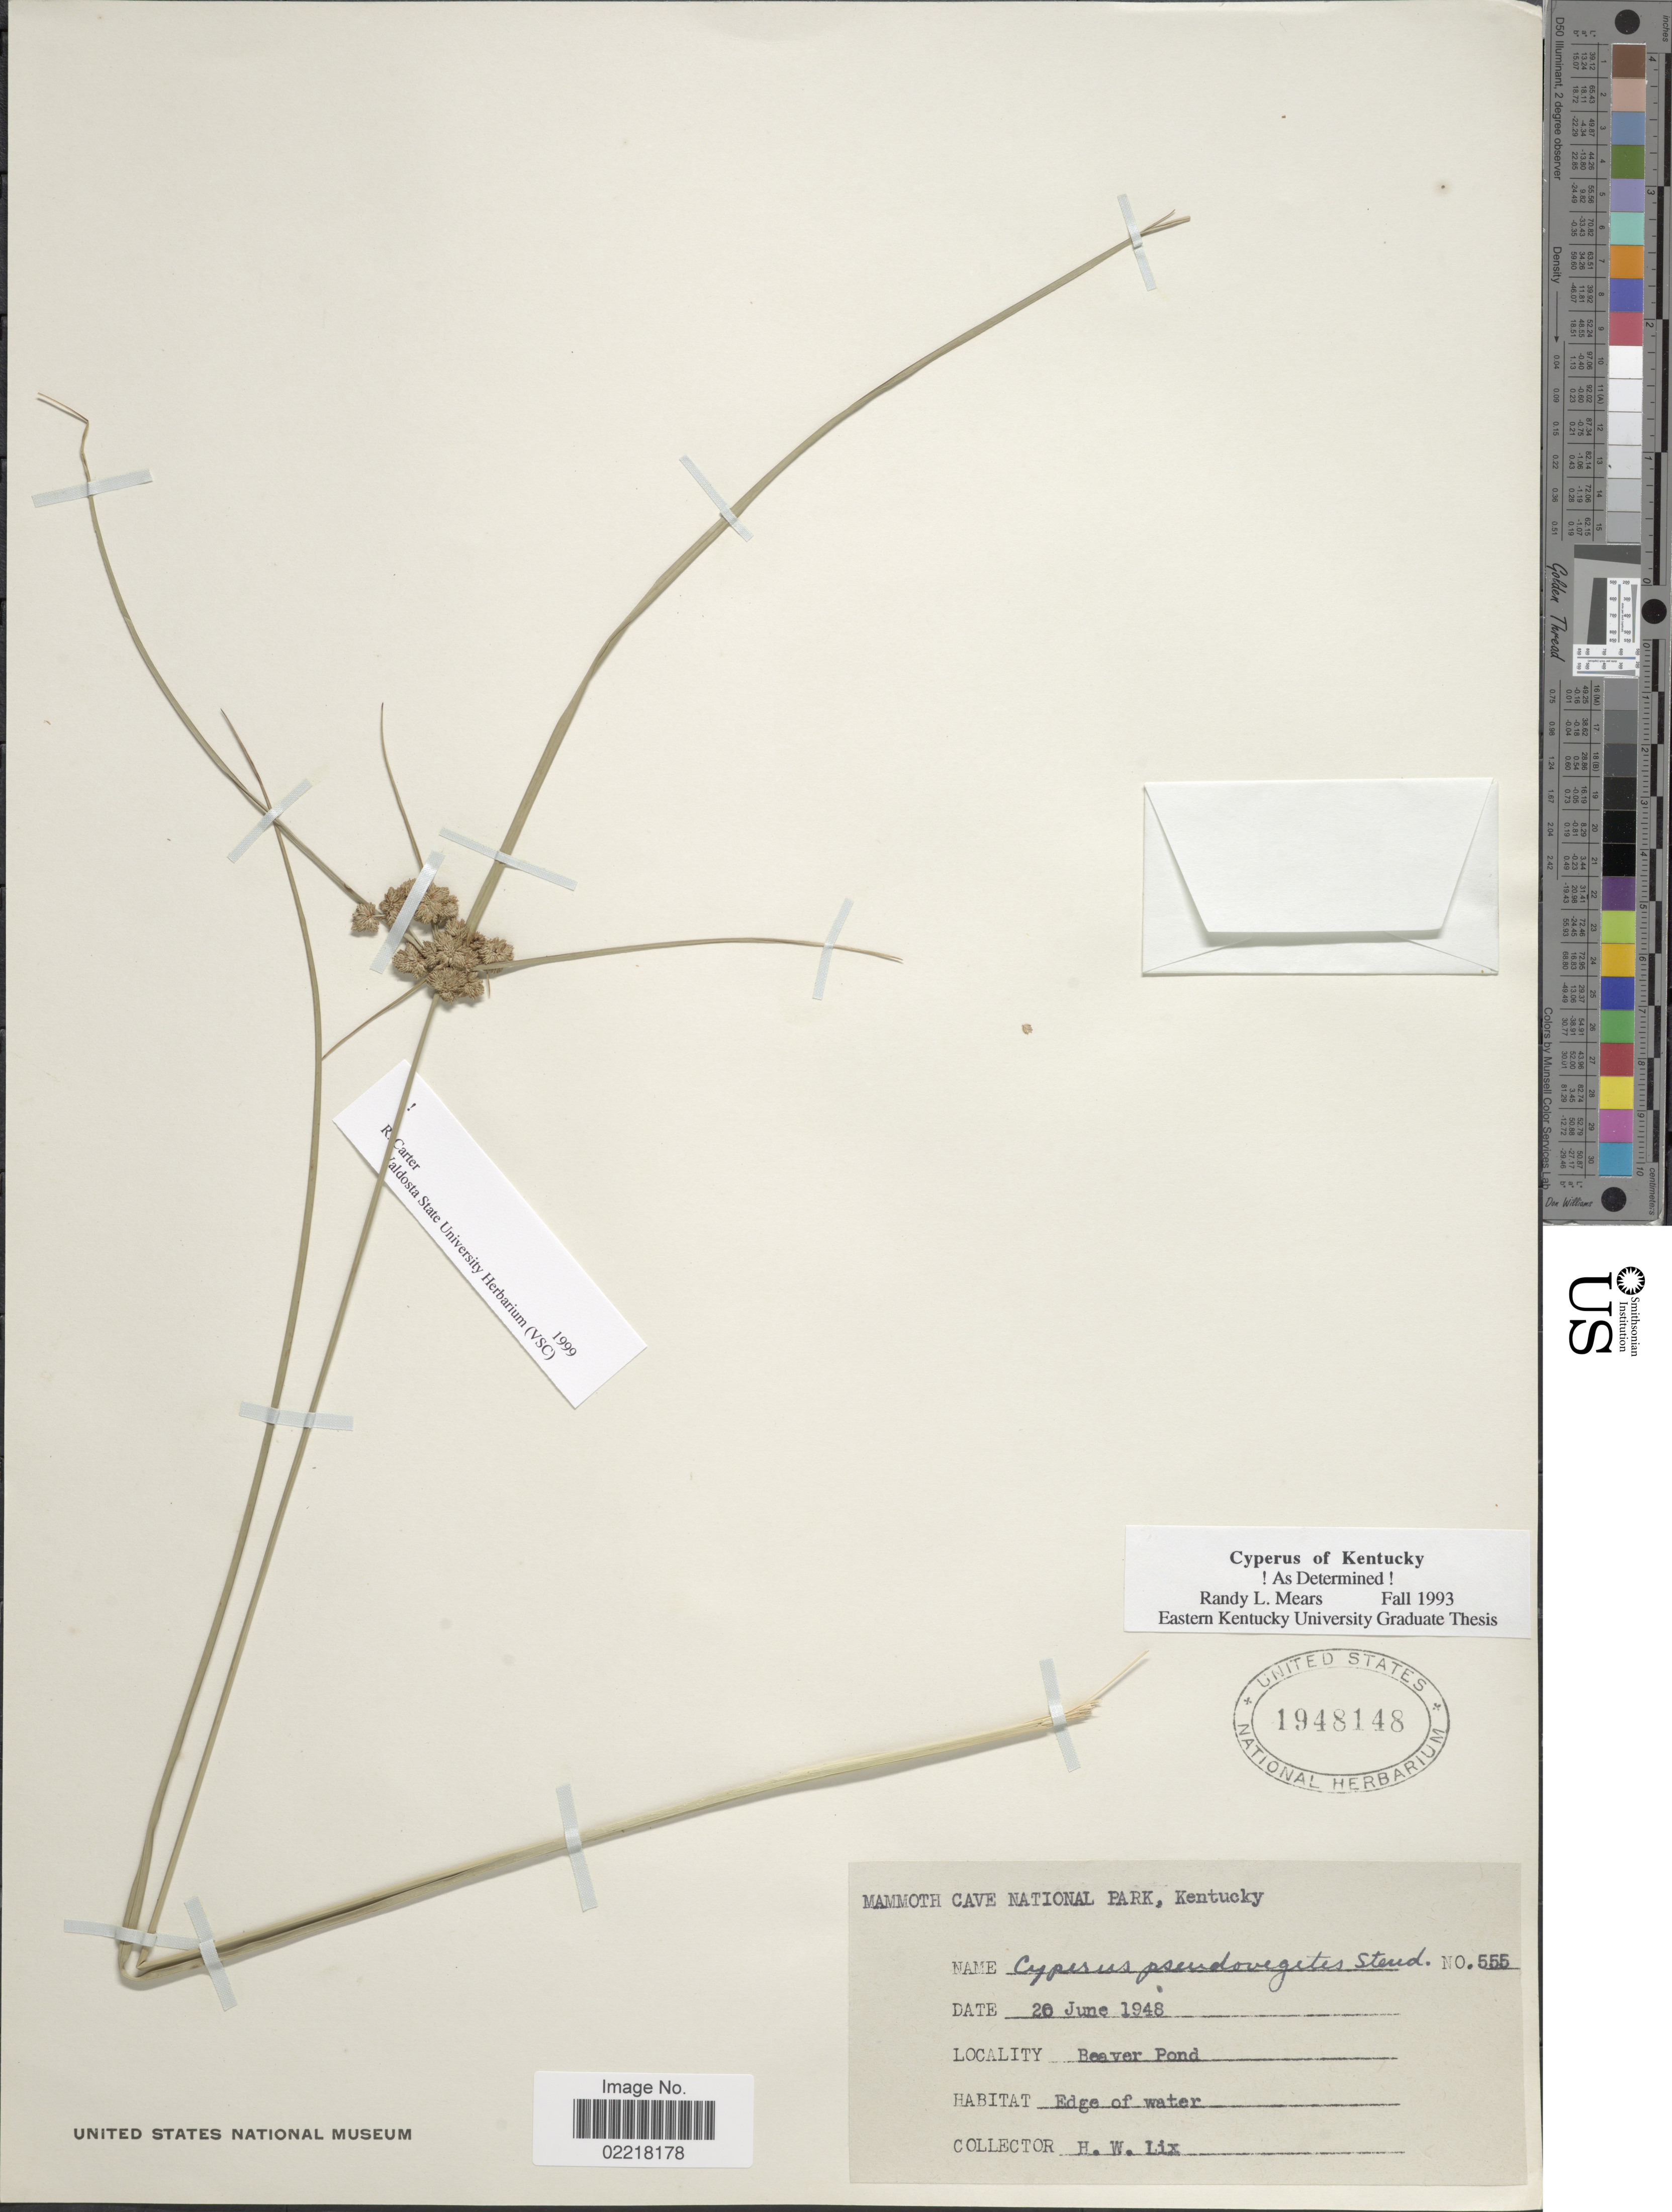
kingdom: Plantae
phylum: Tracheophyta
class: Liliopsida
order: Poales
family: Cyperaceae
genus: Cyperus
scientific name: Cyperus pseudovegetus Steud.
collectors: H. W. Lix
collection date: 1948-06-20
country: United States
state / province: Kentucky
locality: Mammoth Cave National Park. Beaver Pond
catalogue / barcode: US 1948148